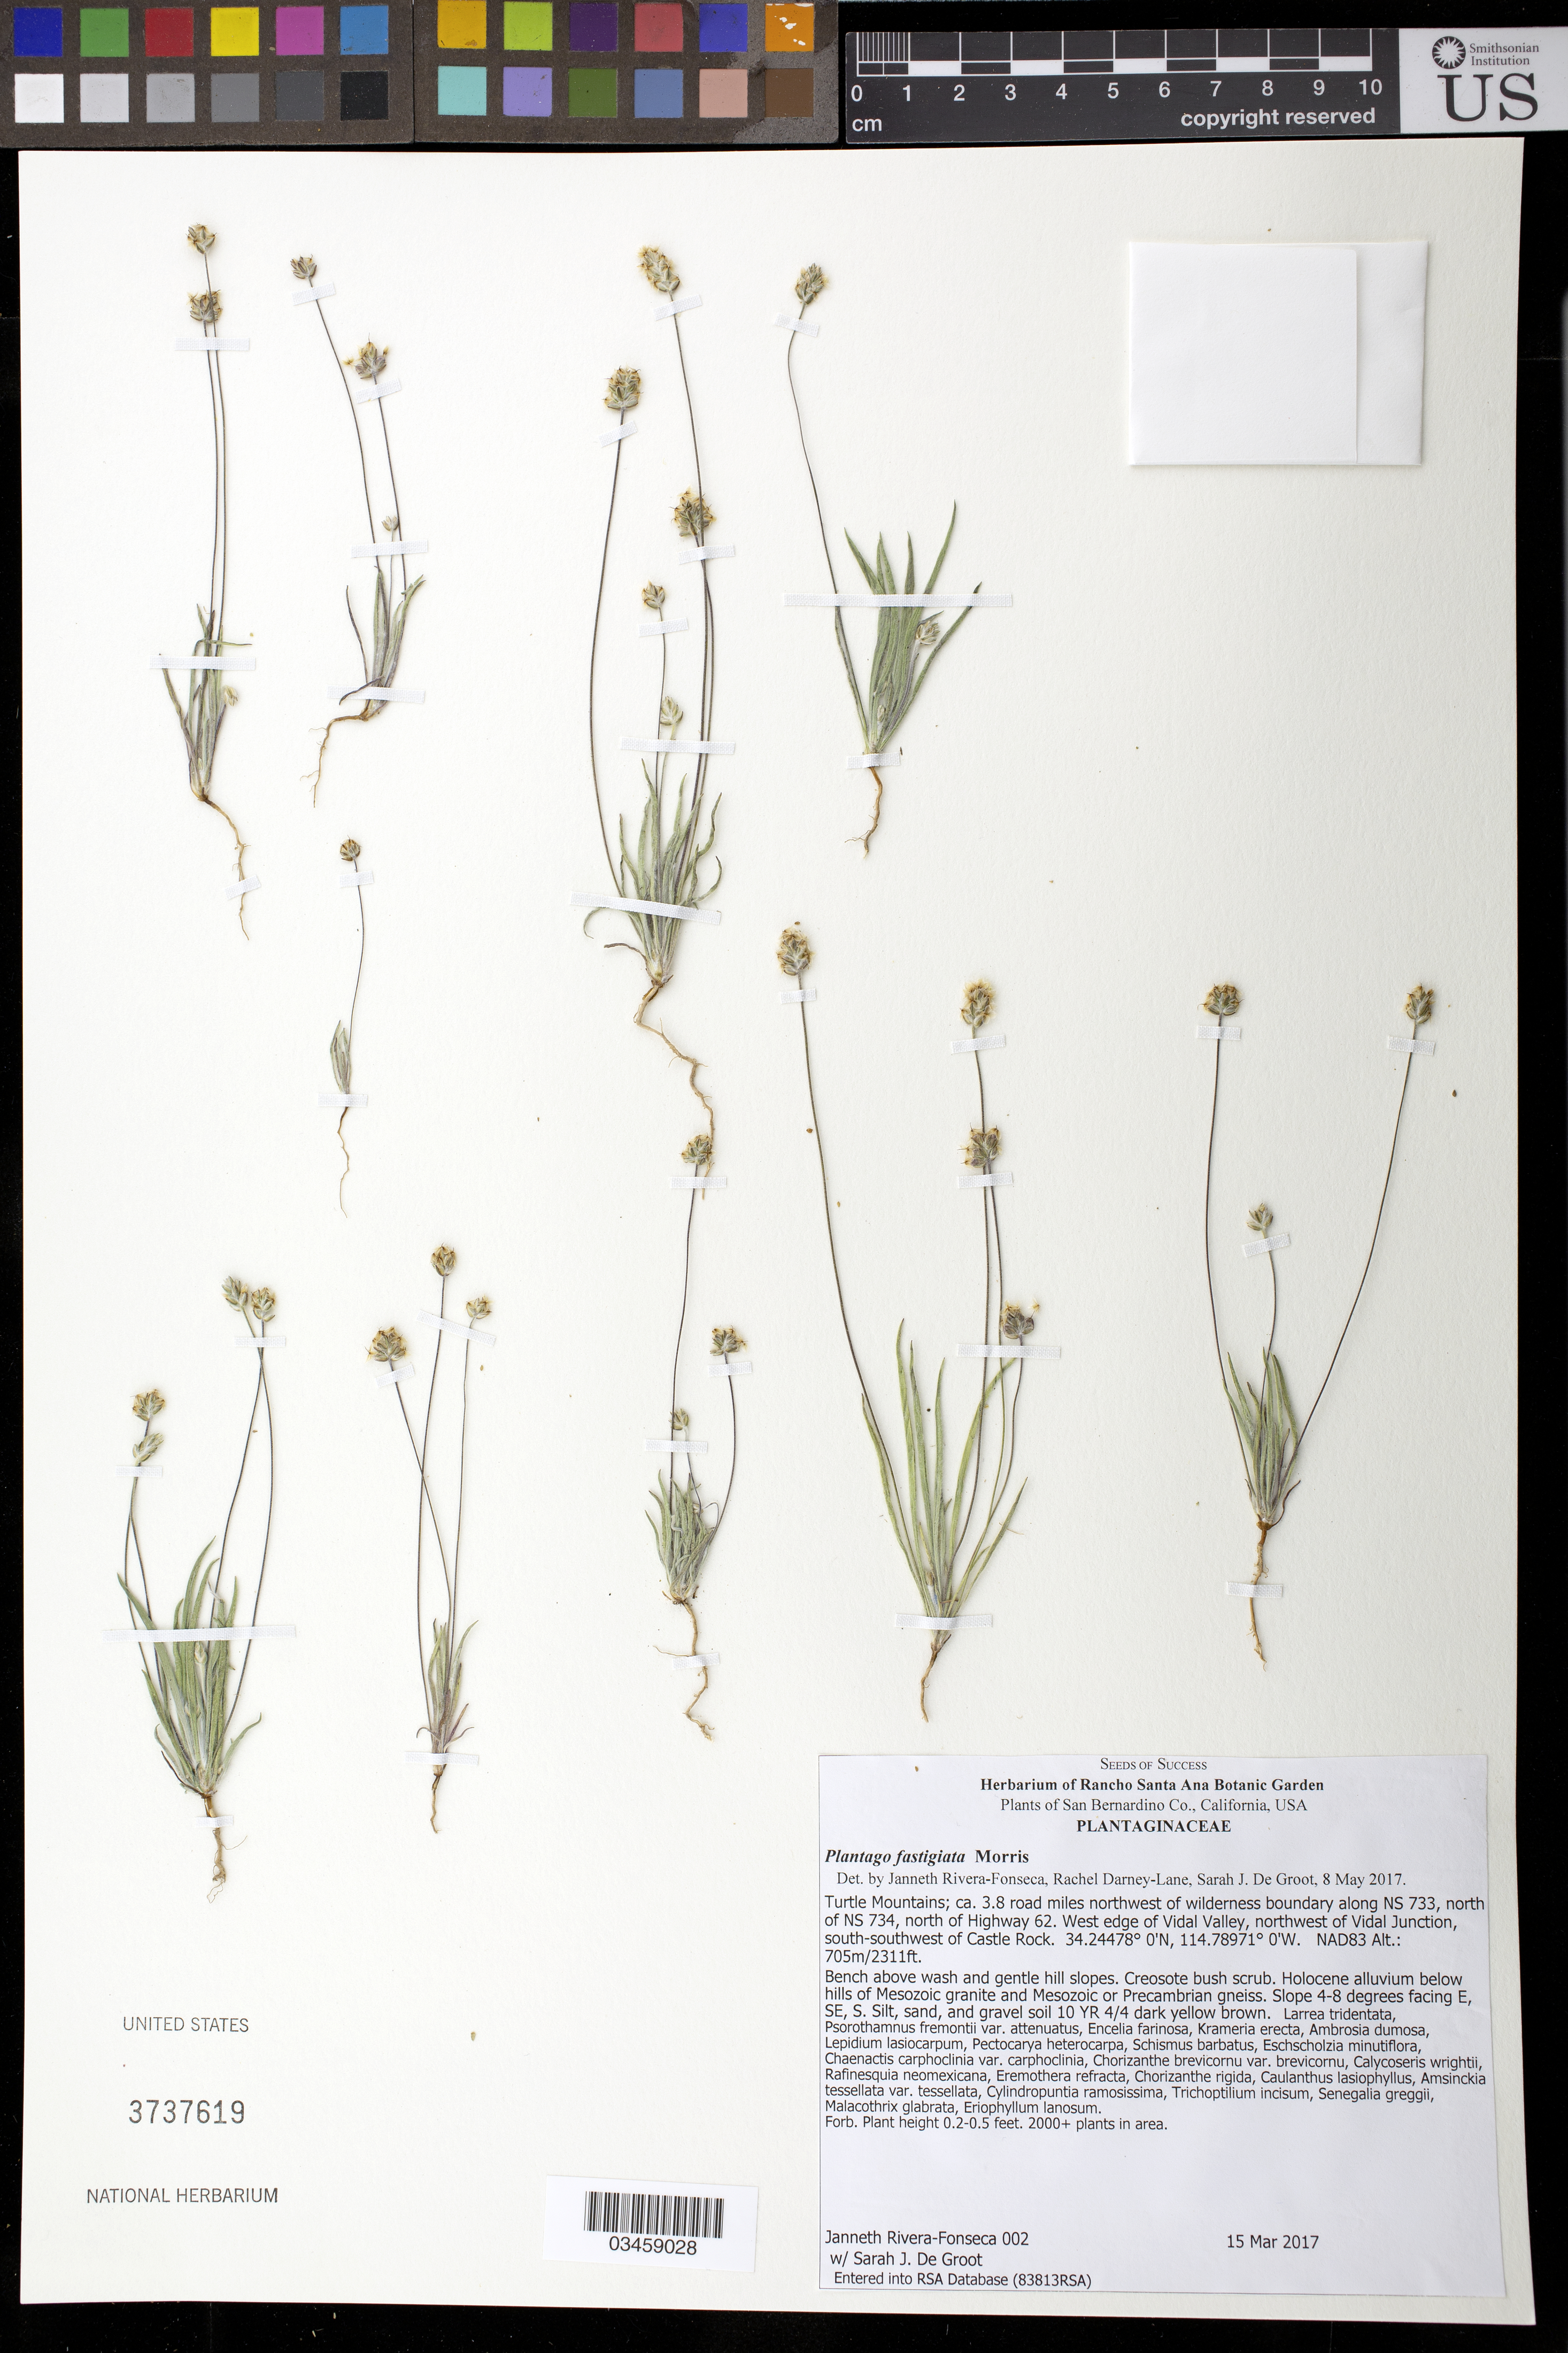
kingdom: Plantae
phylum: Tracheophyta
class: Magnoliopsida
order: Lamiales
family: Plantaginaceae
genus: Plantago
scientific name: Plantago ovata var. fastigiata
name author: (E. Morris) Meyers & Liston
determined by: Strong, Mark T., (BOT), Smithsonian Institution - National Museum of Natural History (UNITED STATES)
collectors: J. Rivera-Fonseca & S. De Groot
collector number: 002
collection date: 2017-03-15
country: United States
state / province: California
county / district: San Bernardino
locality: Turtle Mts, 3.8 road mi. NW of wilderness boundary along NS 733, N of NS 734, N of Hwy 62, W edge of Vidal Valley, NW of Vidal Jct, SSW of Castle Rock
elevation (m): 704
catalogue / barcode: US 3737619